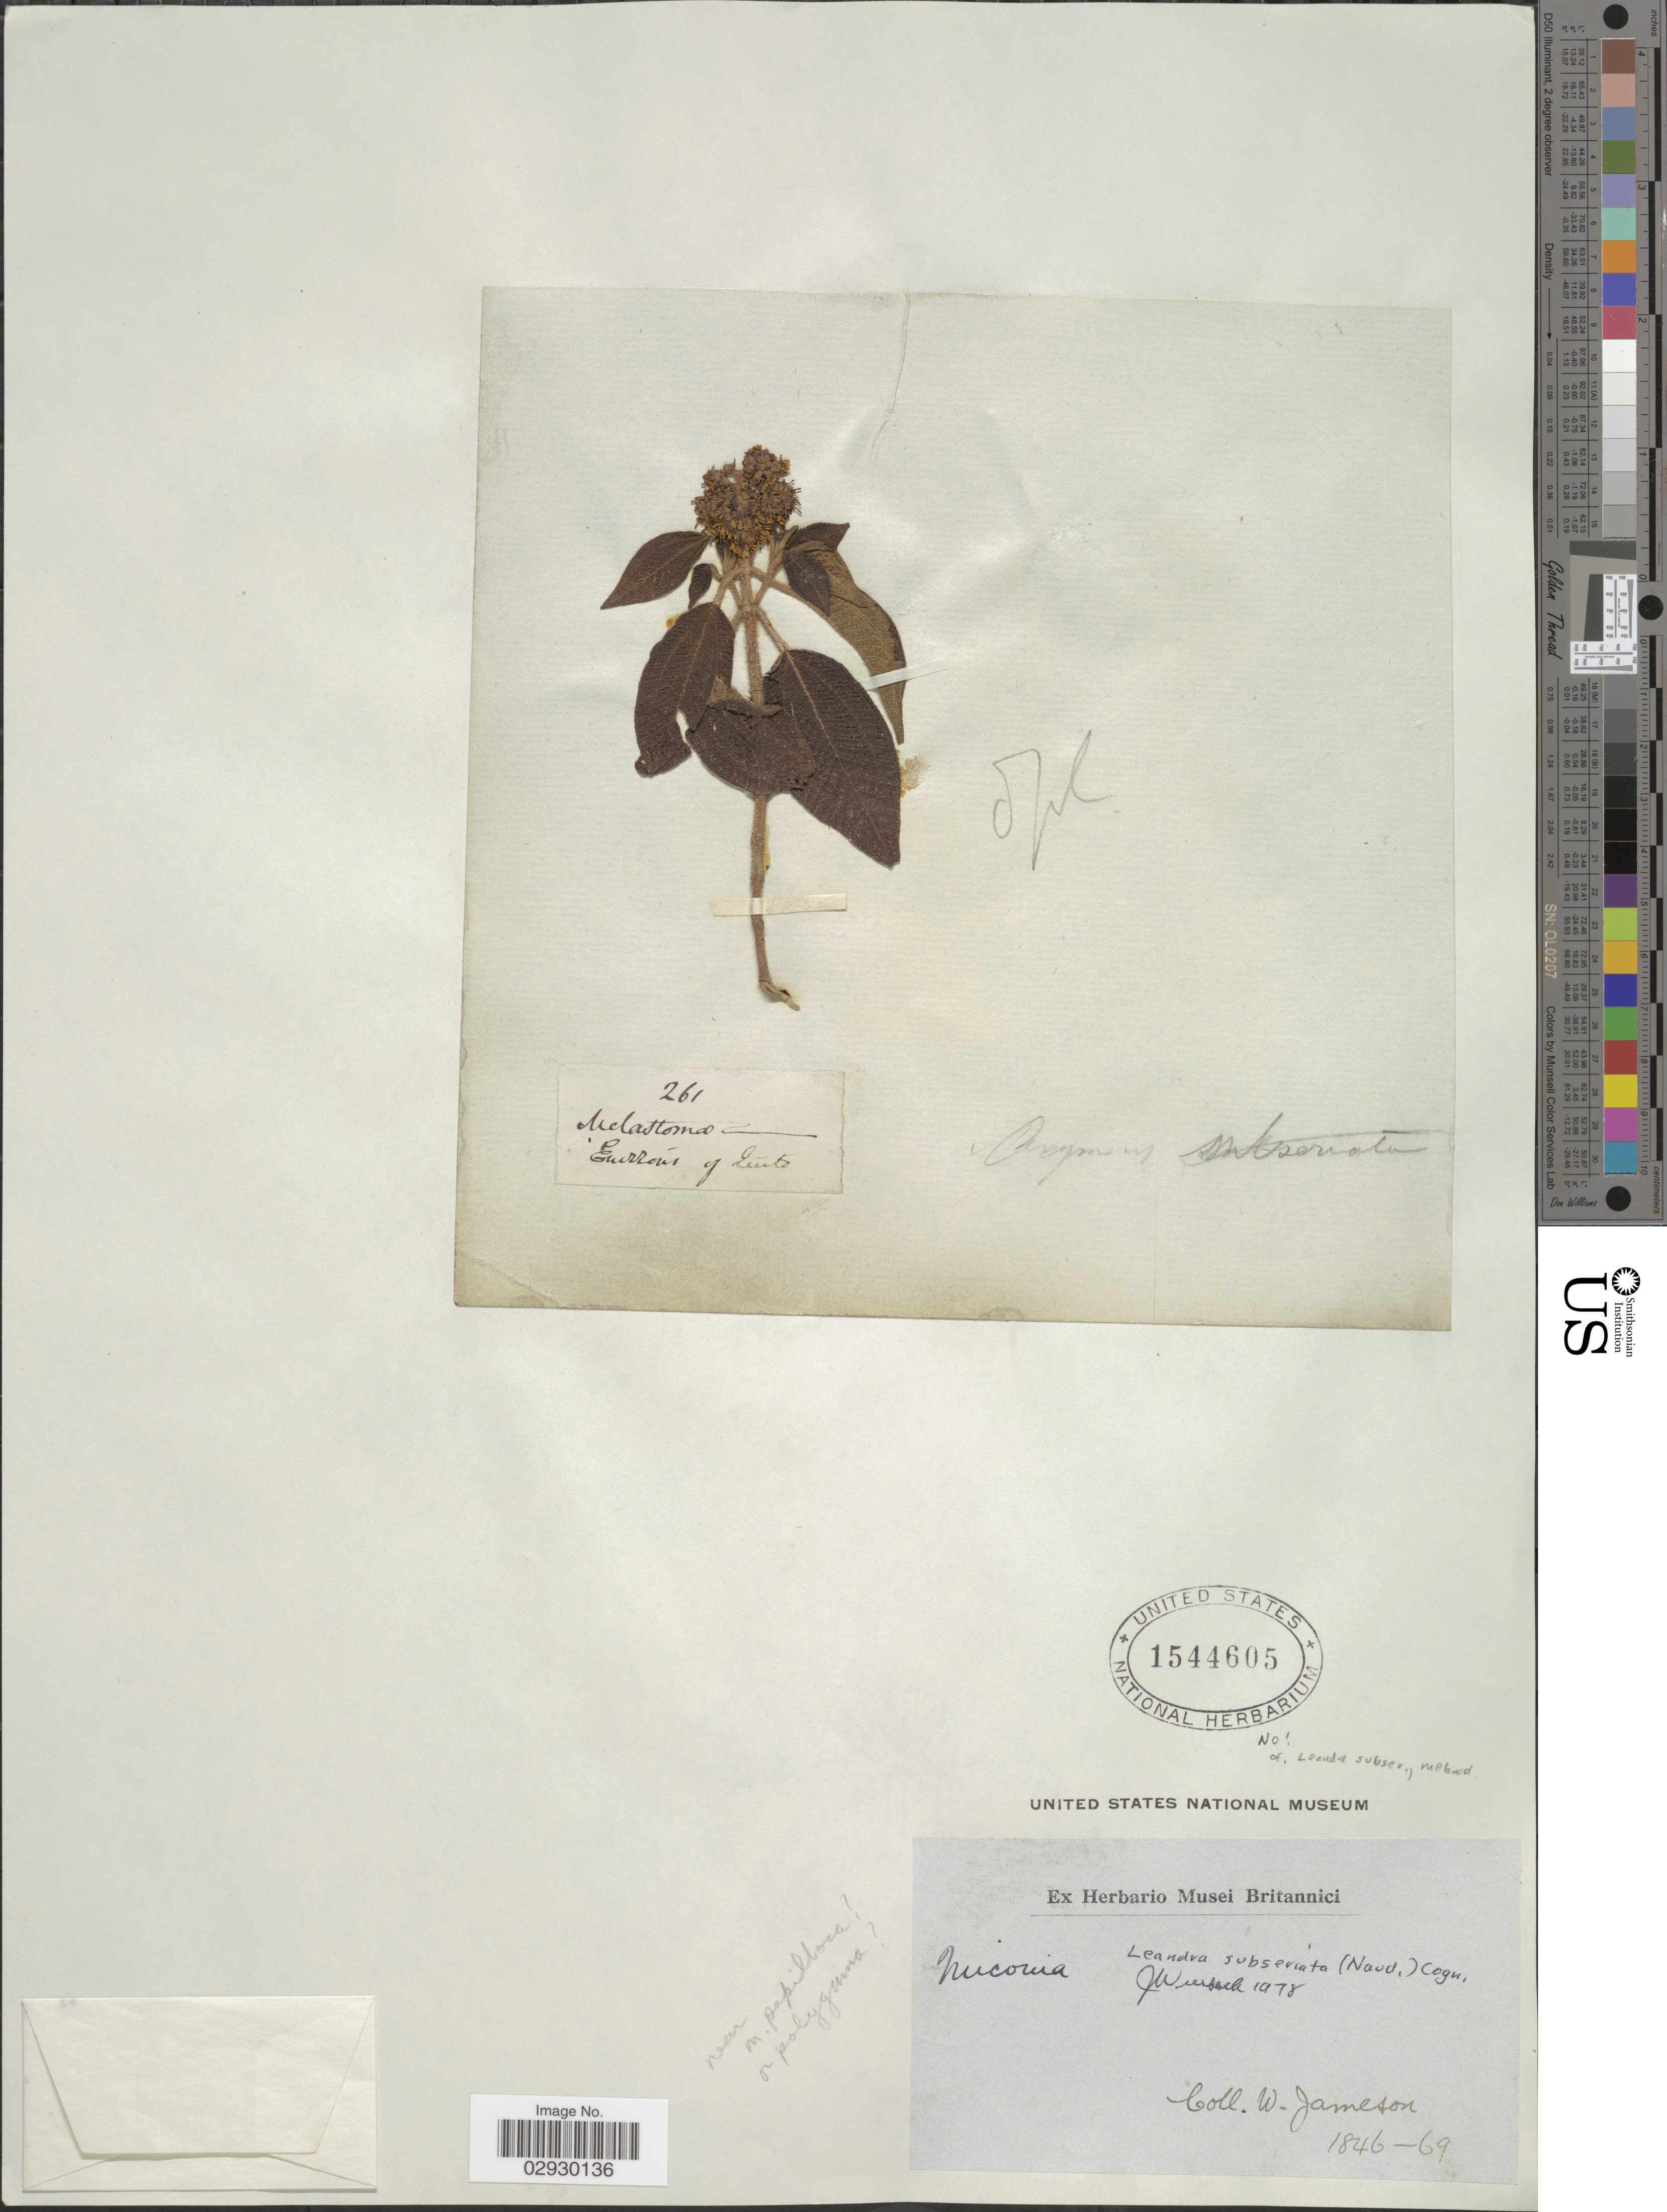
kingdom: Plantae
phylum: Tracheophyta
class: Magnoliopsida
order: Myrtales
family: Melastomataceae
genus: Leandra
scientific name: Leandra subseriata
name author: (Naudin) Cogn.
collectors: W. Jameson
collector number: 261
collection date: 1846/1869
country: Ecuador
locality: Environs of Quito.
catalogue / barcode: US 1544605